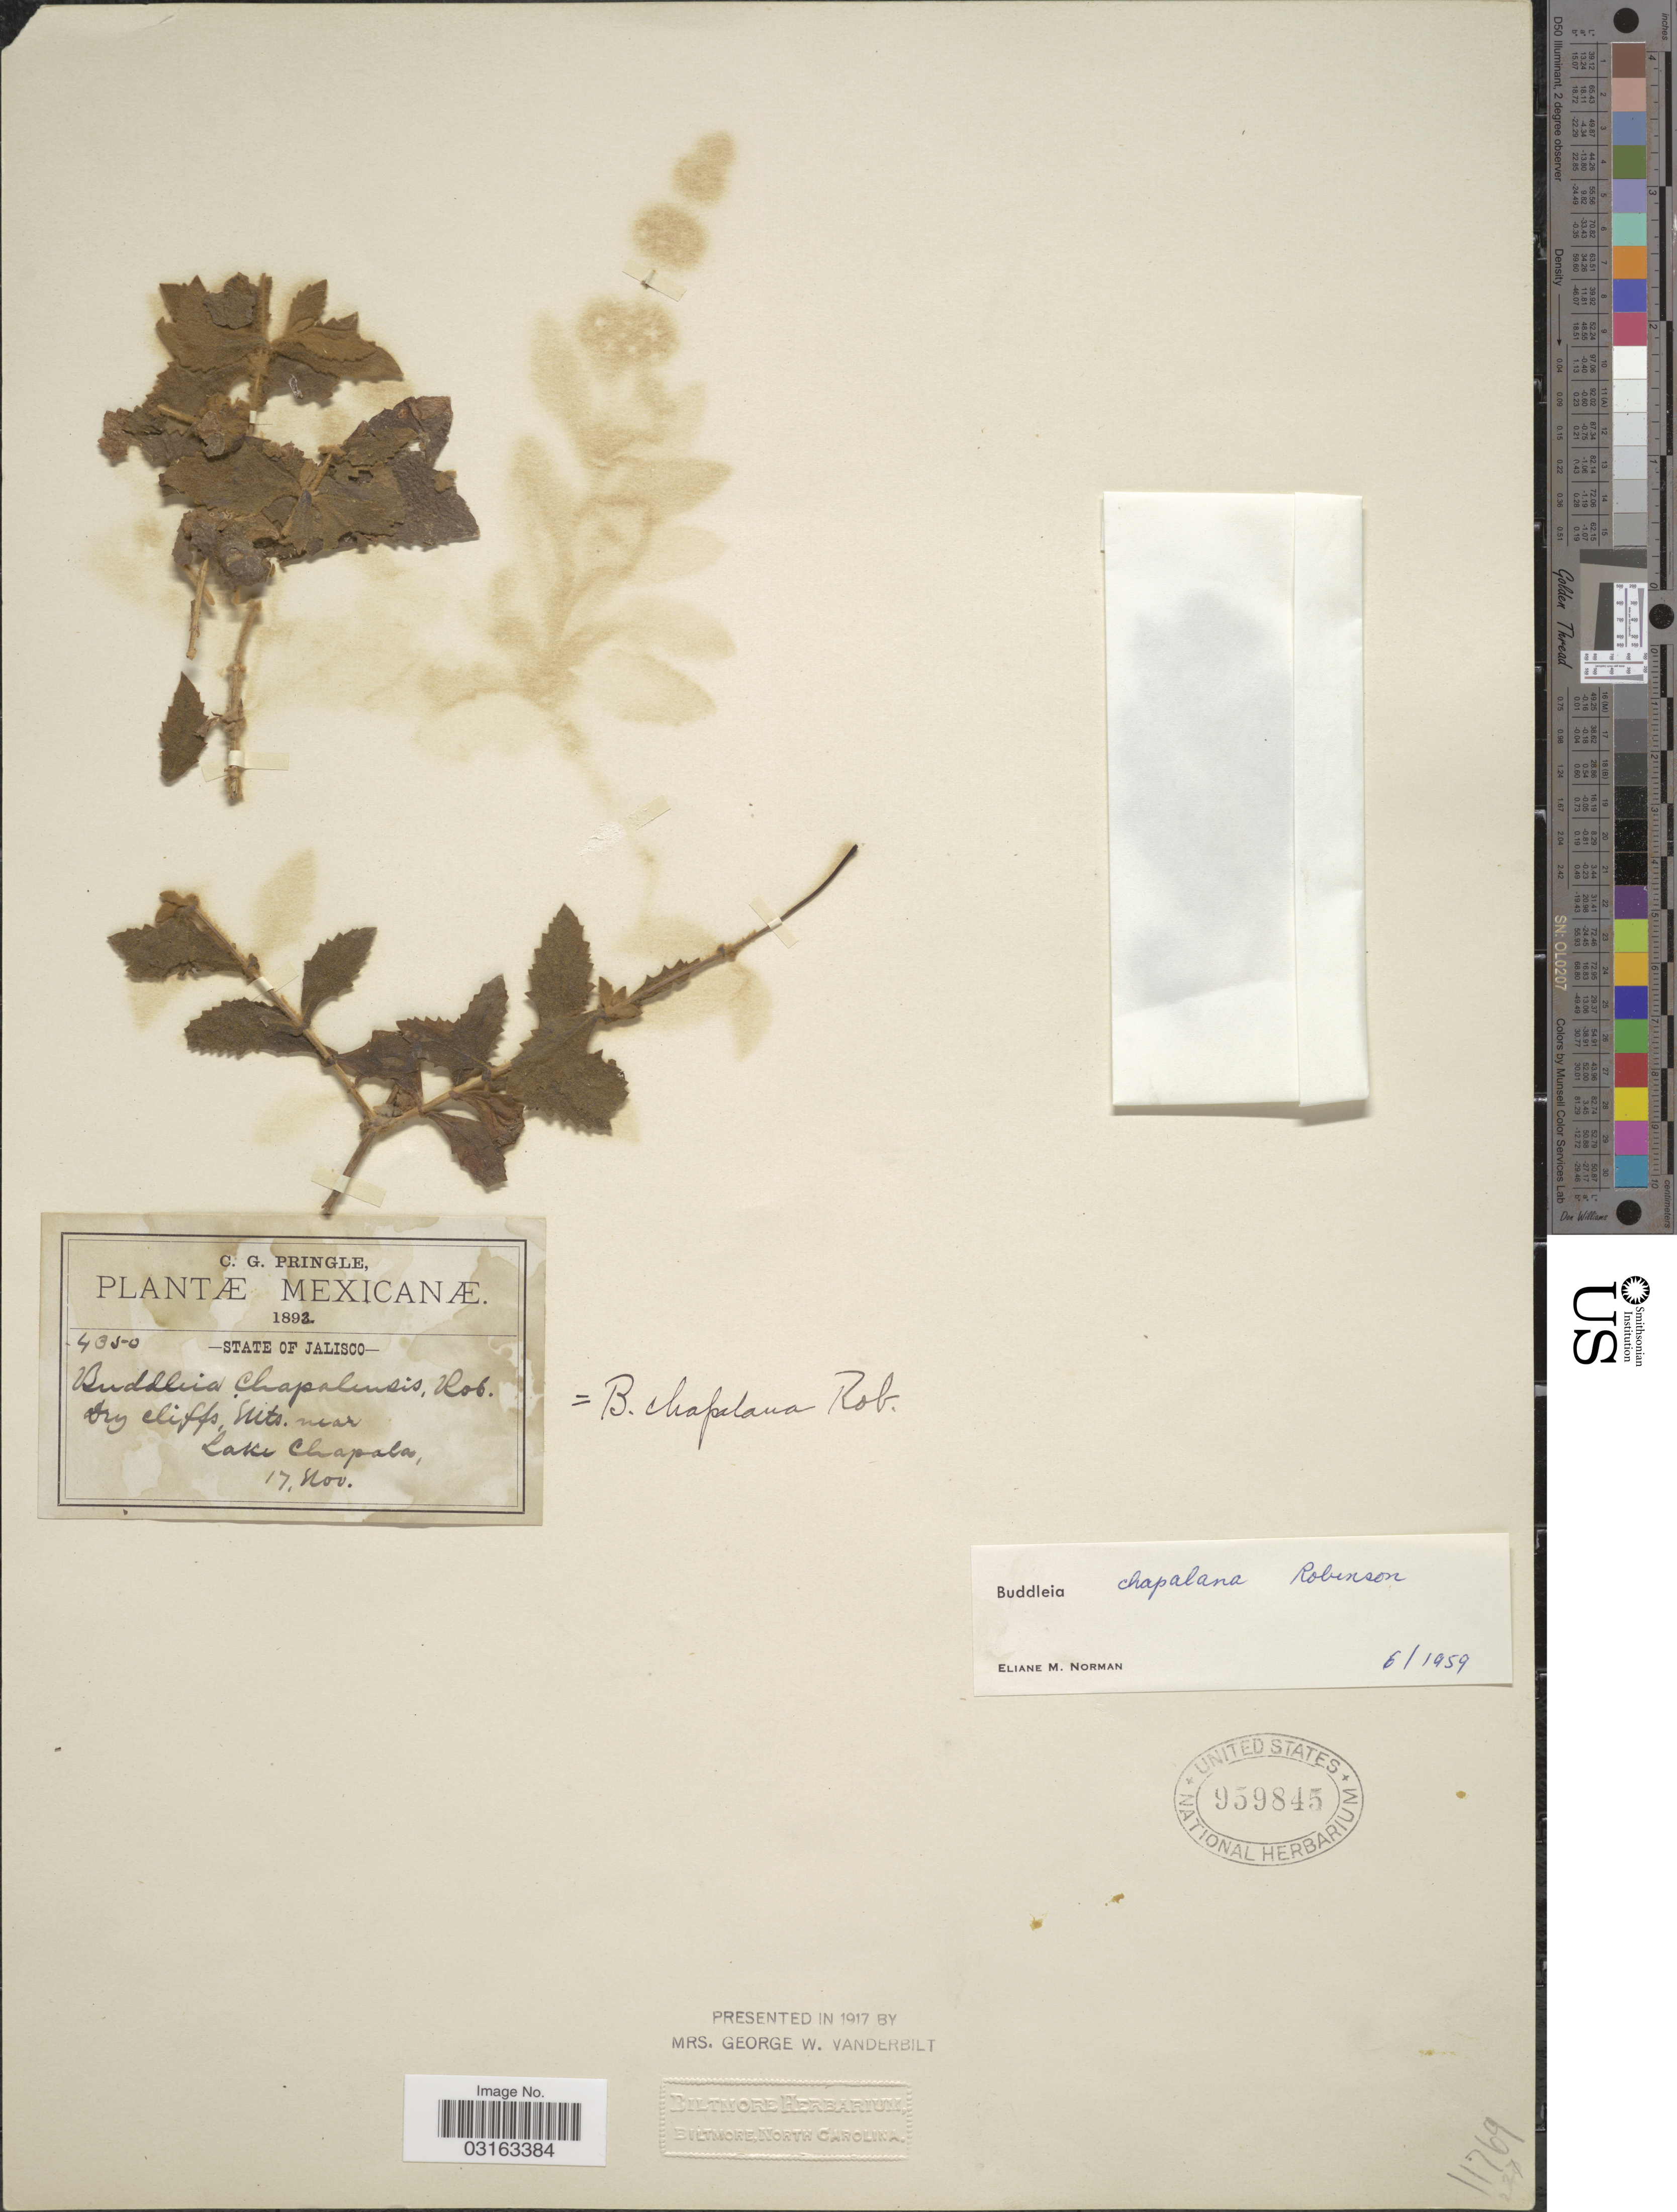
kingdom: Plantae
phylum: Tracheophyta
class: Magnoliopsida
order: Lamiales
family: Scrophulariaceae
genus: Buddleja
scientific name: Buddleja chapalana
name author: B.L. Rob.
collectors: C. G. Pringle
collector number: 4350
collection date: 1892-11-17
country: Mexico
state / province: Jalisco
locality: Mts. near Lake Chapala.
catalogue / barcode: US 959845